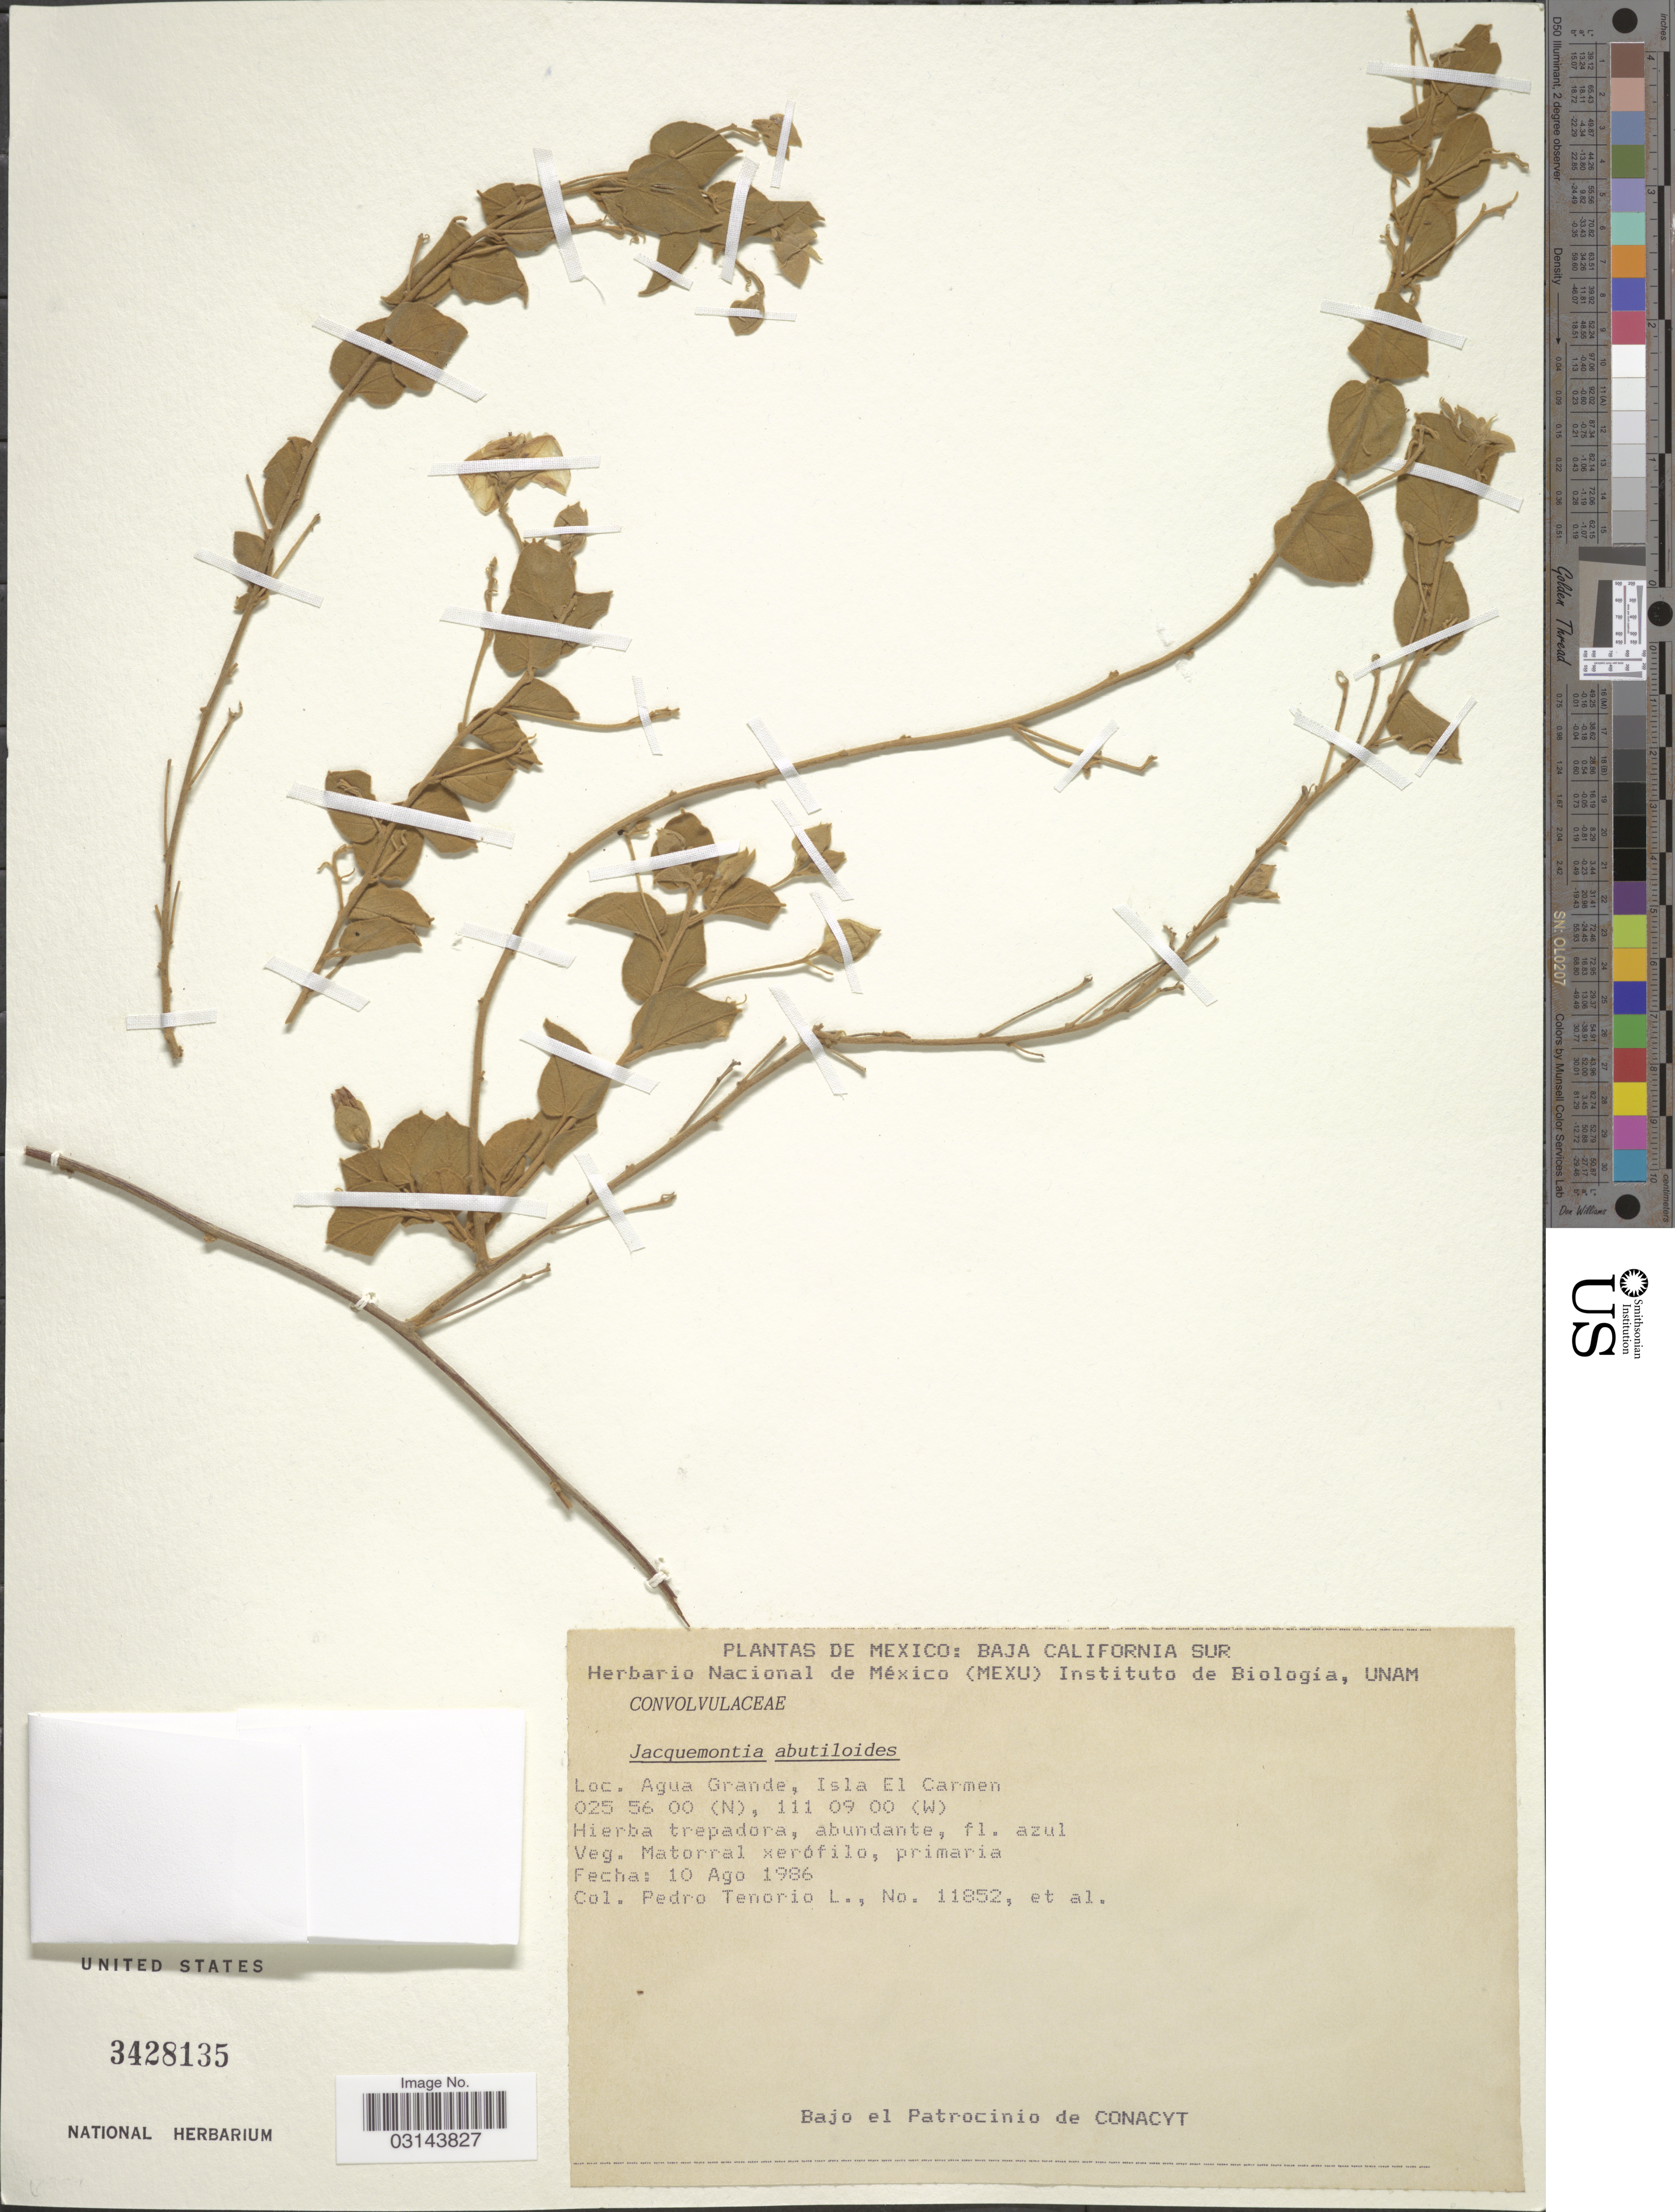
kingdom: Plantae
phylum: Tracheophyta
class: Magnoliopsida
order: Solanales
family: Convolvulaceae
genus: Jacquemontia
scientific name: Jacquemontia abutiloides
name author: Benth.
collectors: P. Tenorio L. & et al.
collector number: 11852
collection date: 1986-08-10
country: Mexico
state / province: Baja California Sur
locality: Agua Grande, Isla El Carmen.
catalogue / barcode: US 3428135